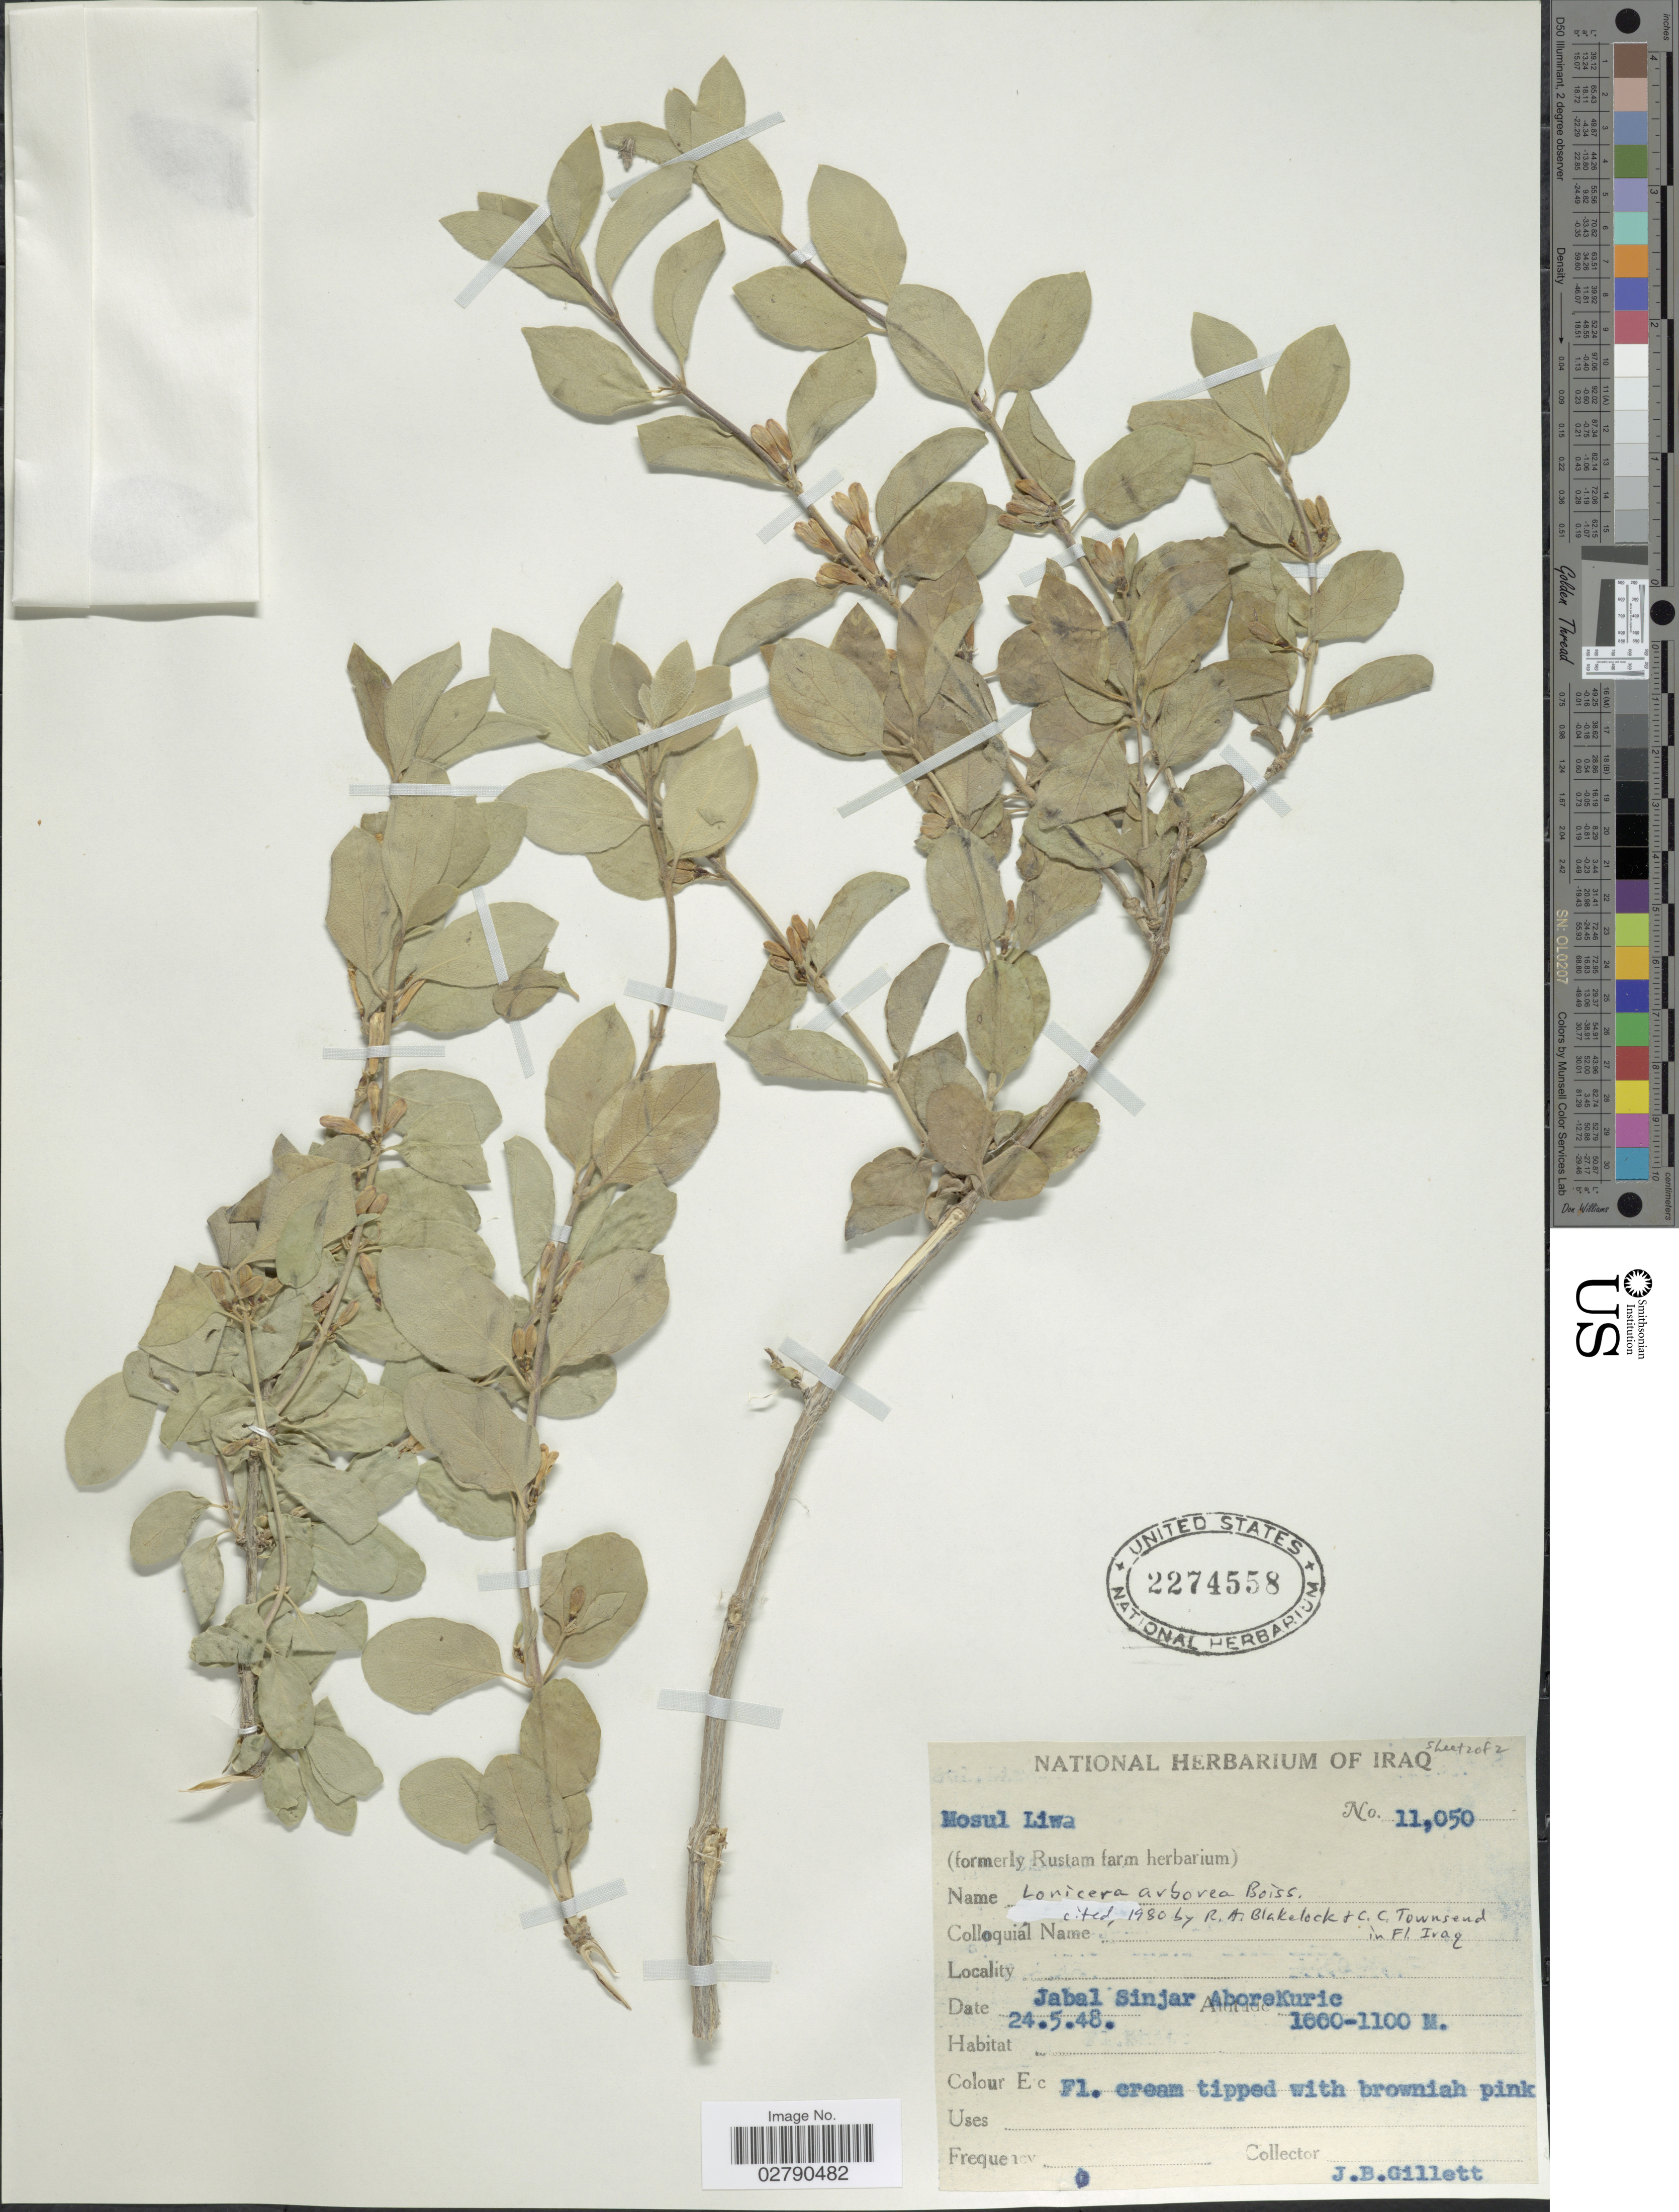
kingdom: Plantae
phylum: Tracheophyta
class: Magnoliopsida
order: Dipsacales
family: Caprifoliaceae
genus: Lonicera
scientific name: Lonicera arborea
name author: Boiss.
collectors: J. B. Gillett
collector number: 11050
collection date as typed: Transcribed d/m/y: 24/5/48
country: Iraq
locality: Jabal Sinjar Abore Kuric. Mosul Liwa.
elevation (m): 1000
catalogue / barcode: US 2274558